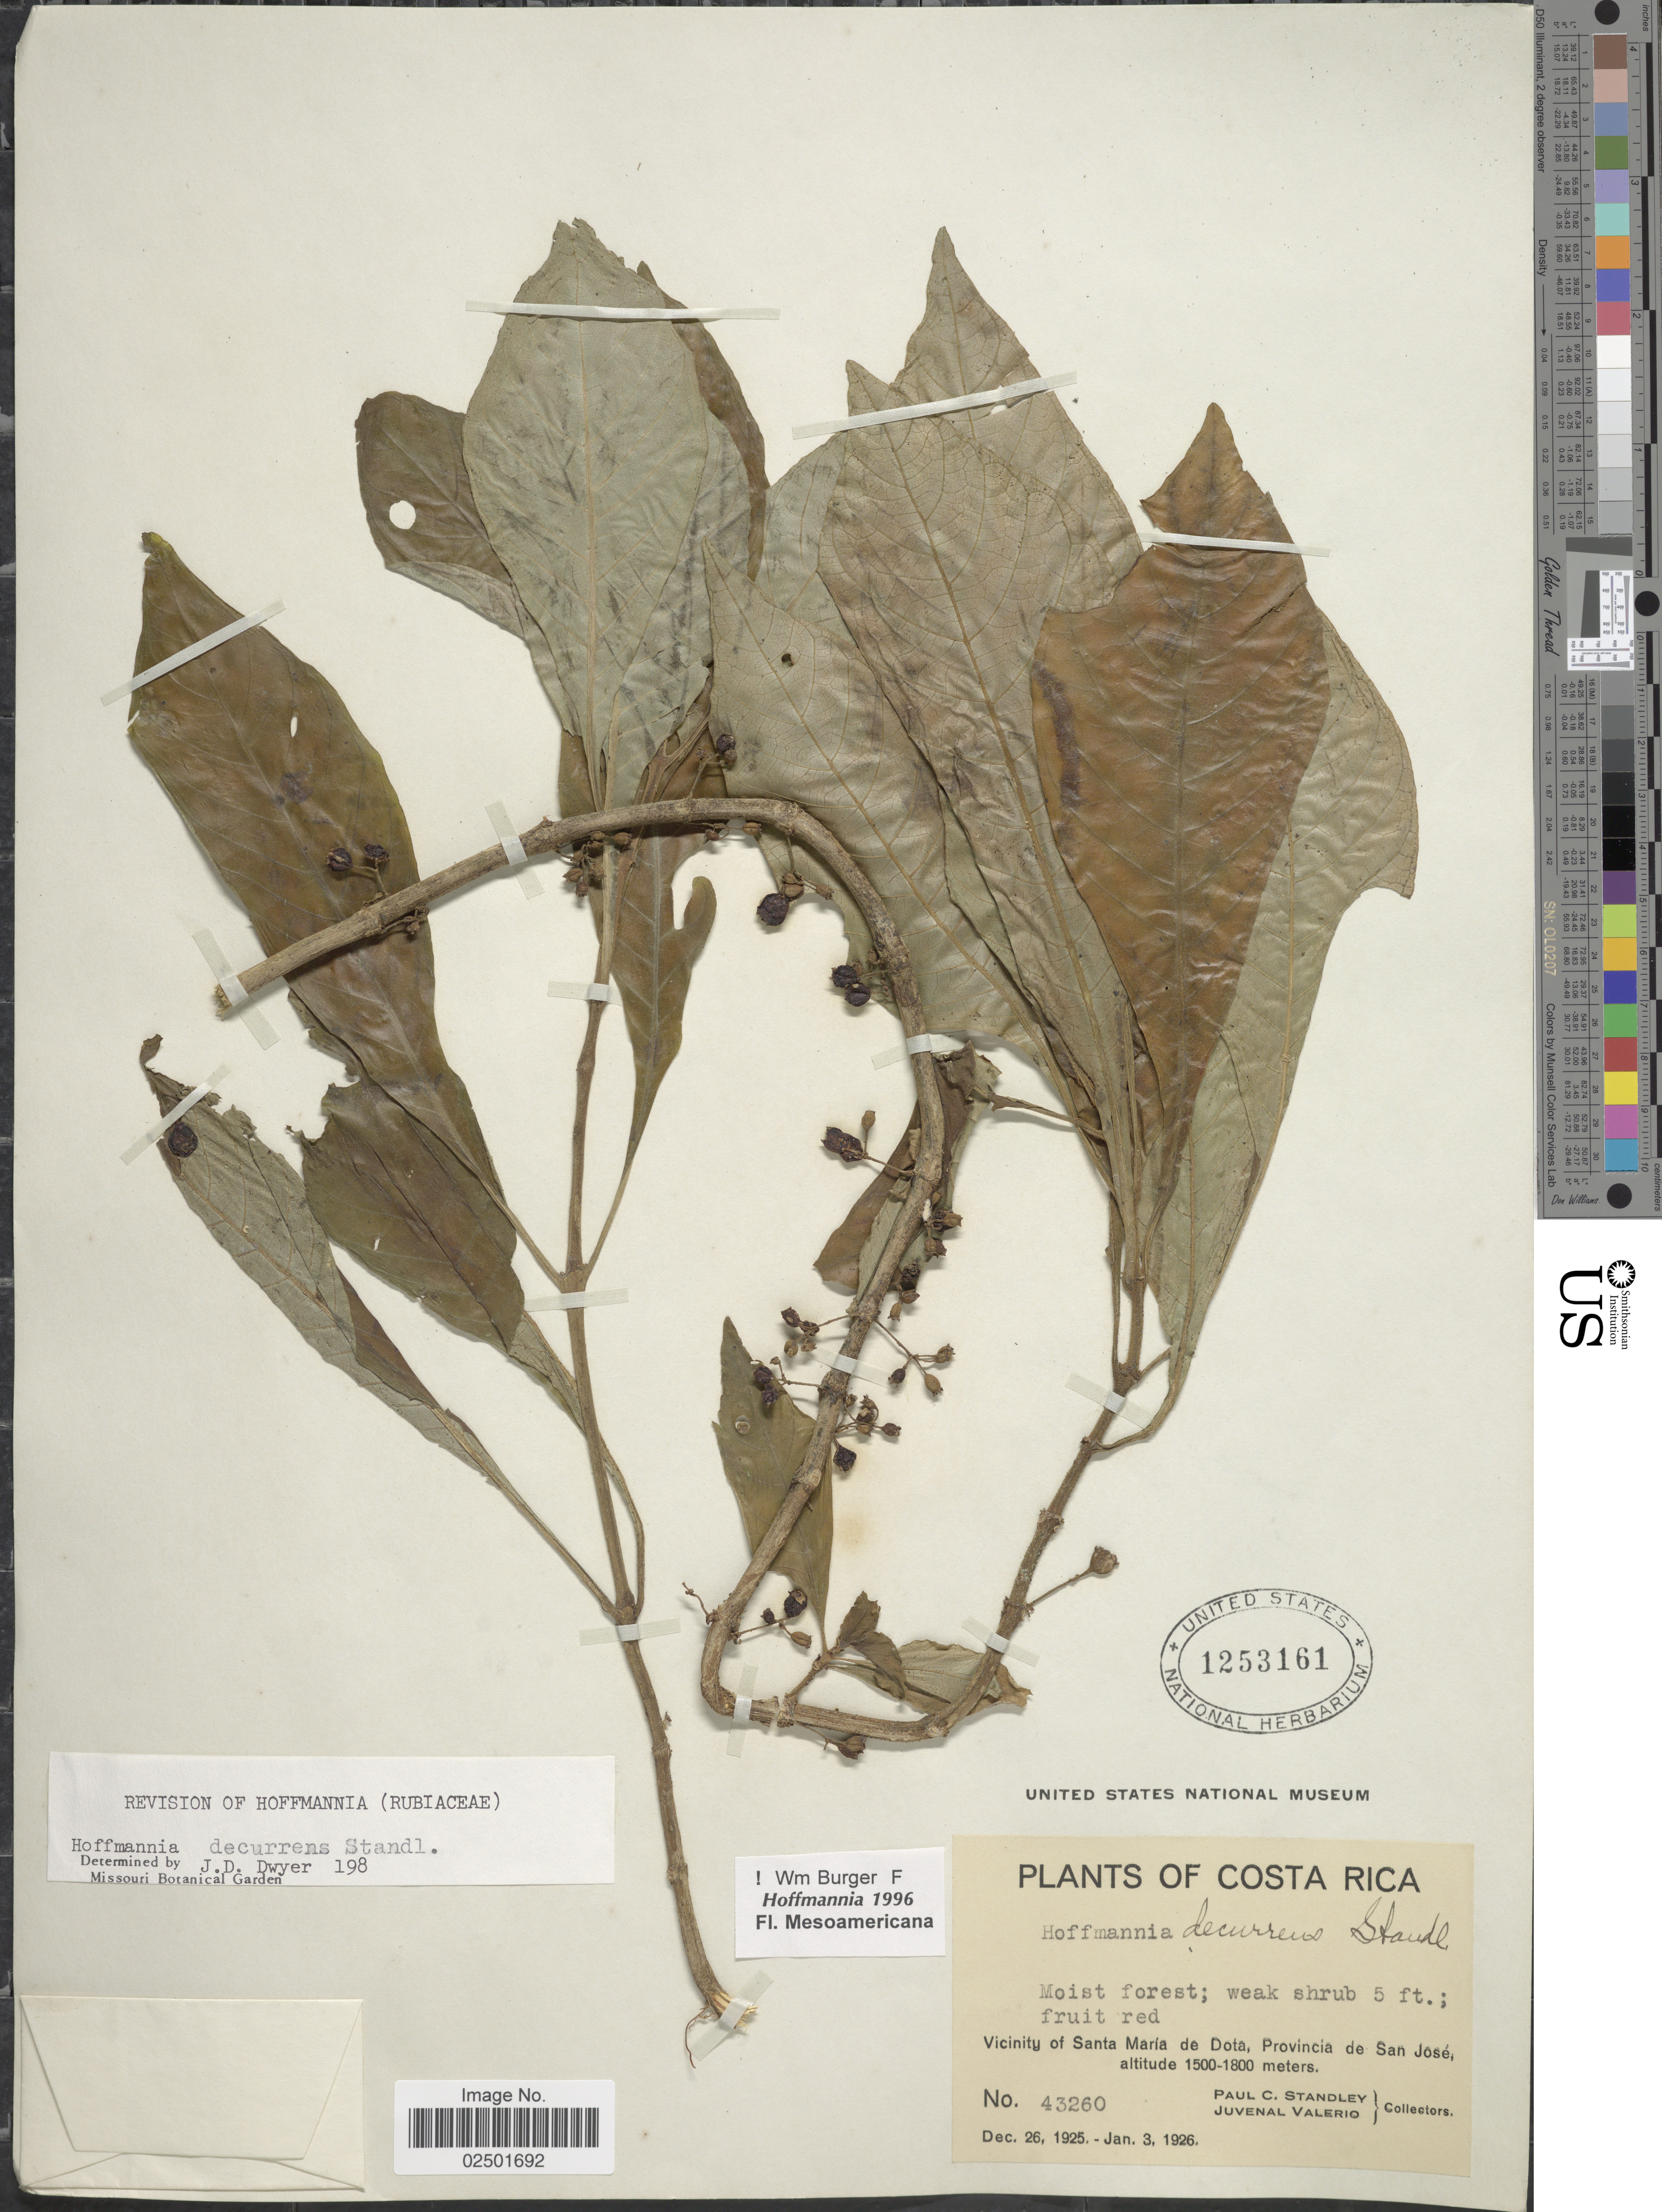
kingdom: Plantae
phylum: Tracheophyta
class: Magnoliopsida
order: Gentianales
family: Rubiaceae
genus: Hoffmannia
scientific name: Hoffmannia decurrens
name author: Standl.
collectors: P. C. Standley & J. Valerio R.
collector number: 43260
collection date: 1925-12-26/1926-01-03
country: Costa Rica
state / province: San José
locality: Vicinity of Santa María de Dota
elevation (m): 1500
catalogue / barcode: US 1253161